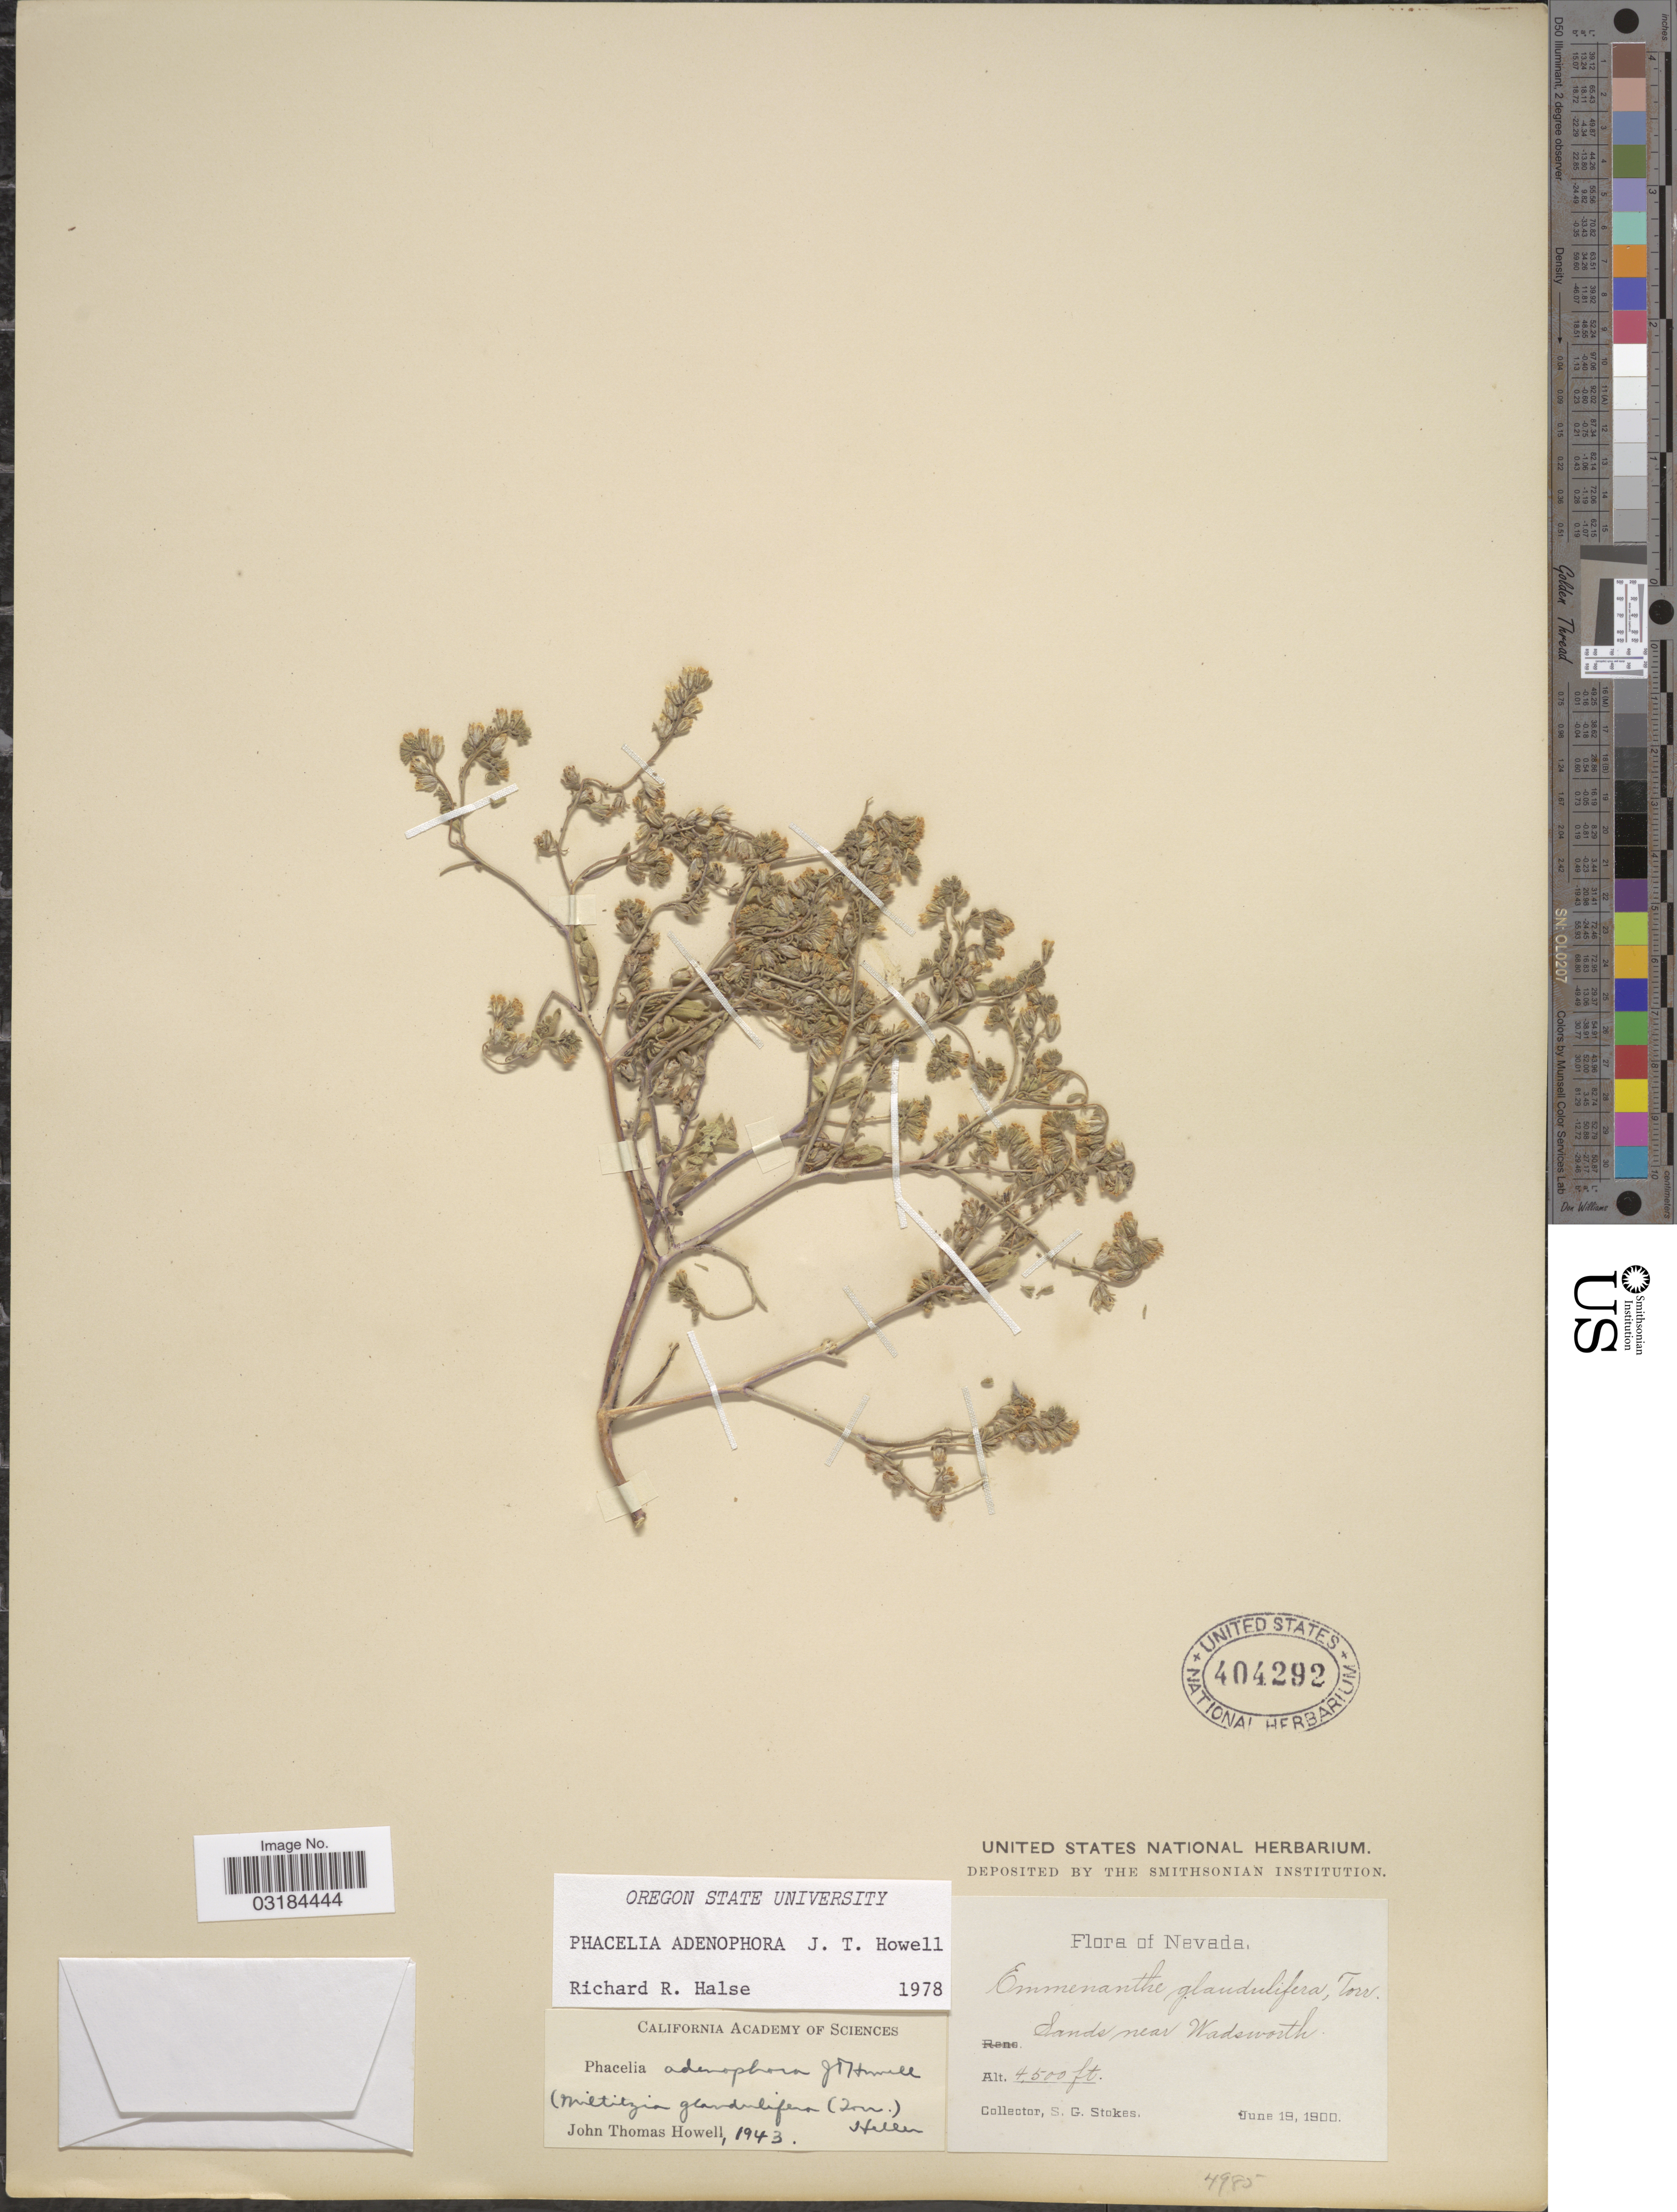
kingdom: Plantae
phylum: Tracheophyta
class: Magnoliopsida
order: Boraginales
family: Hydrophyllaceae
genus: Phacelia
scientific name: Phacelia adenophora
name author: J.T. Howell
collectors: S. G. Stokes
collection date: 1900-06-19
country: United States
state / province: Nevada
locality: Sands near Wadsworth.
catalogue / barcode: US 404292